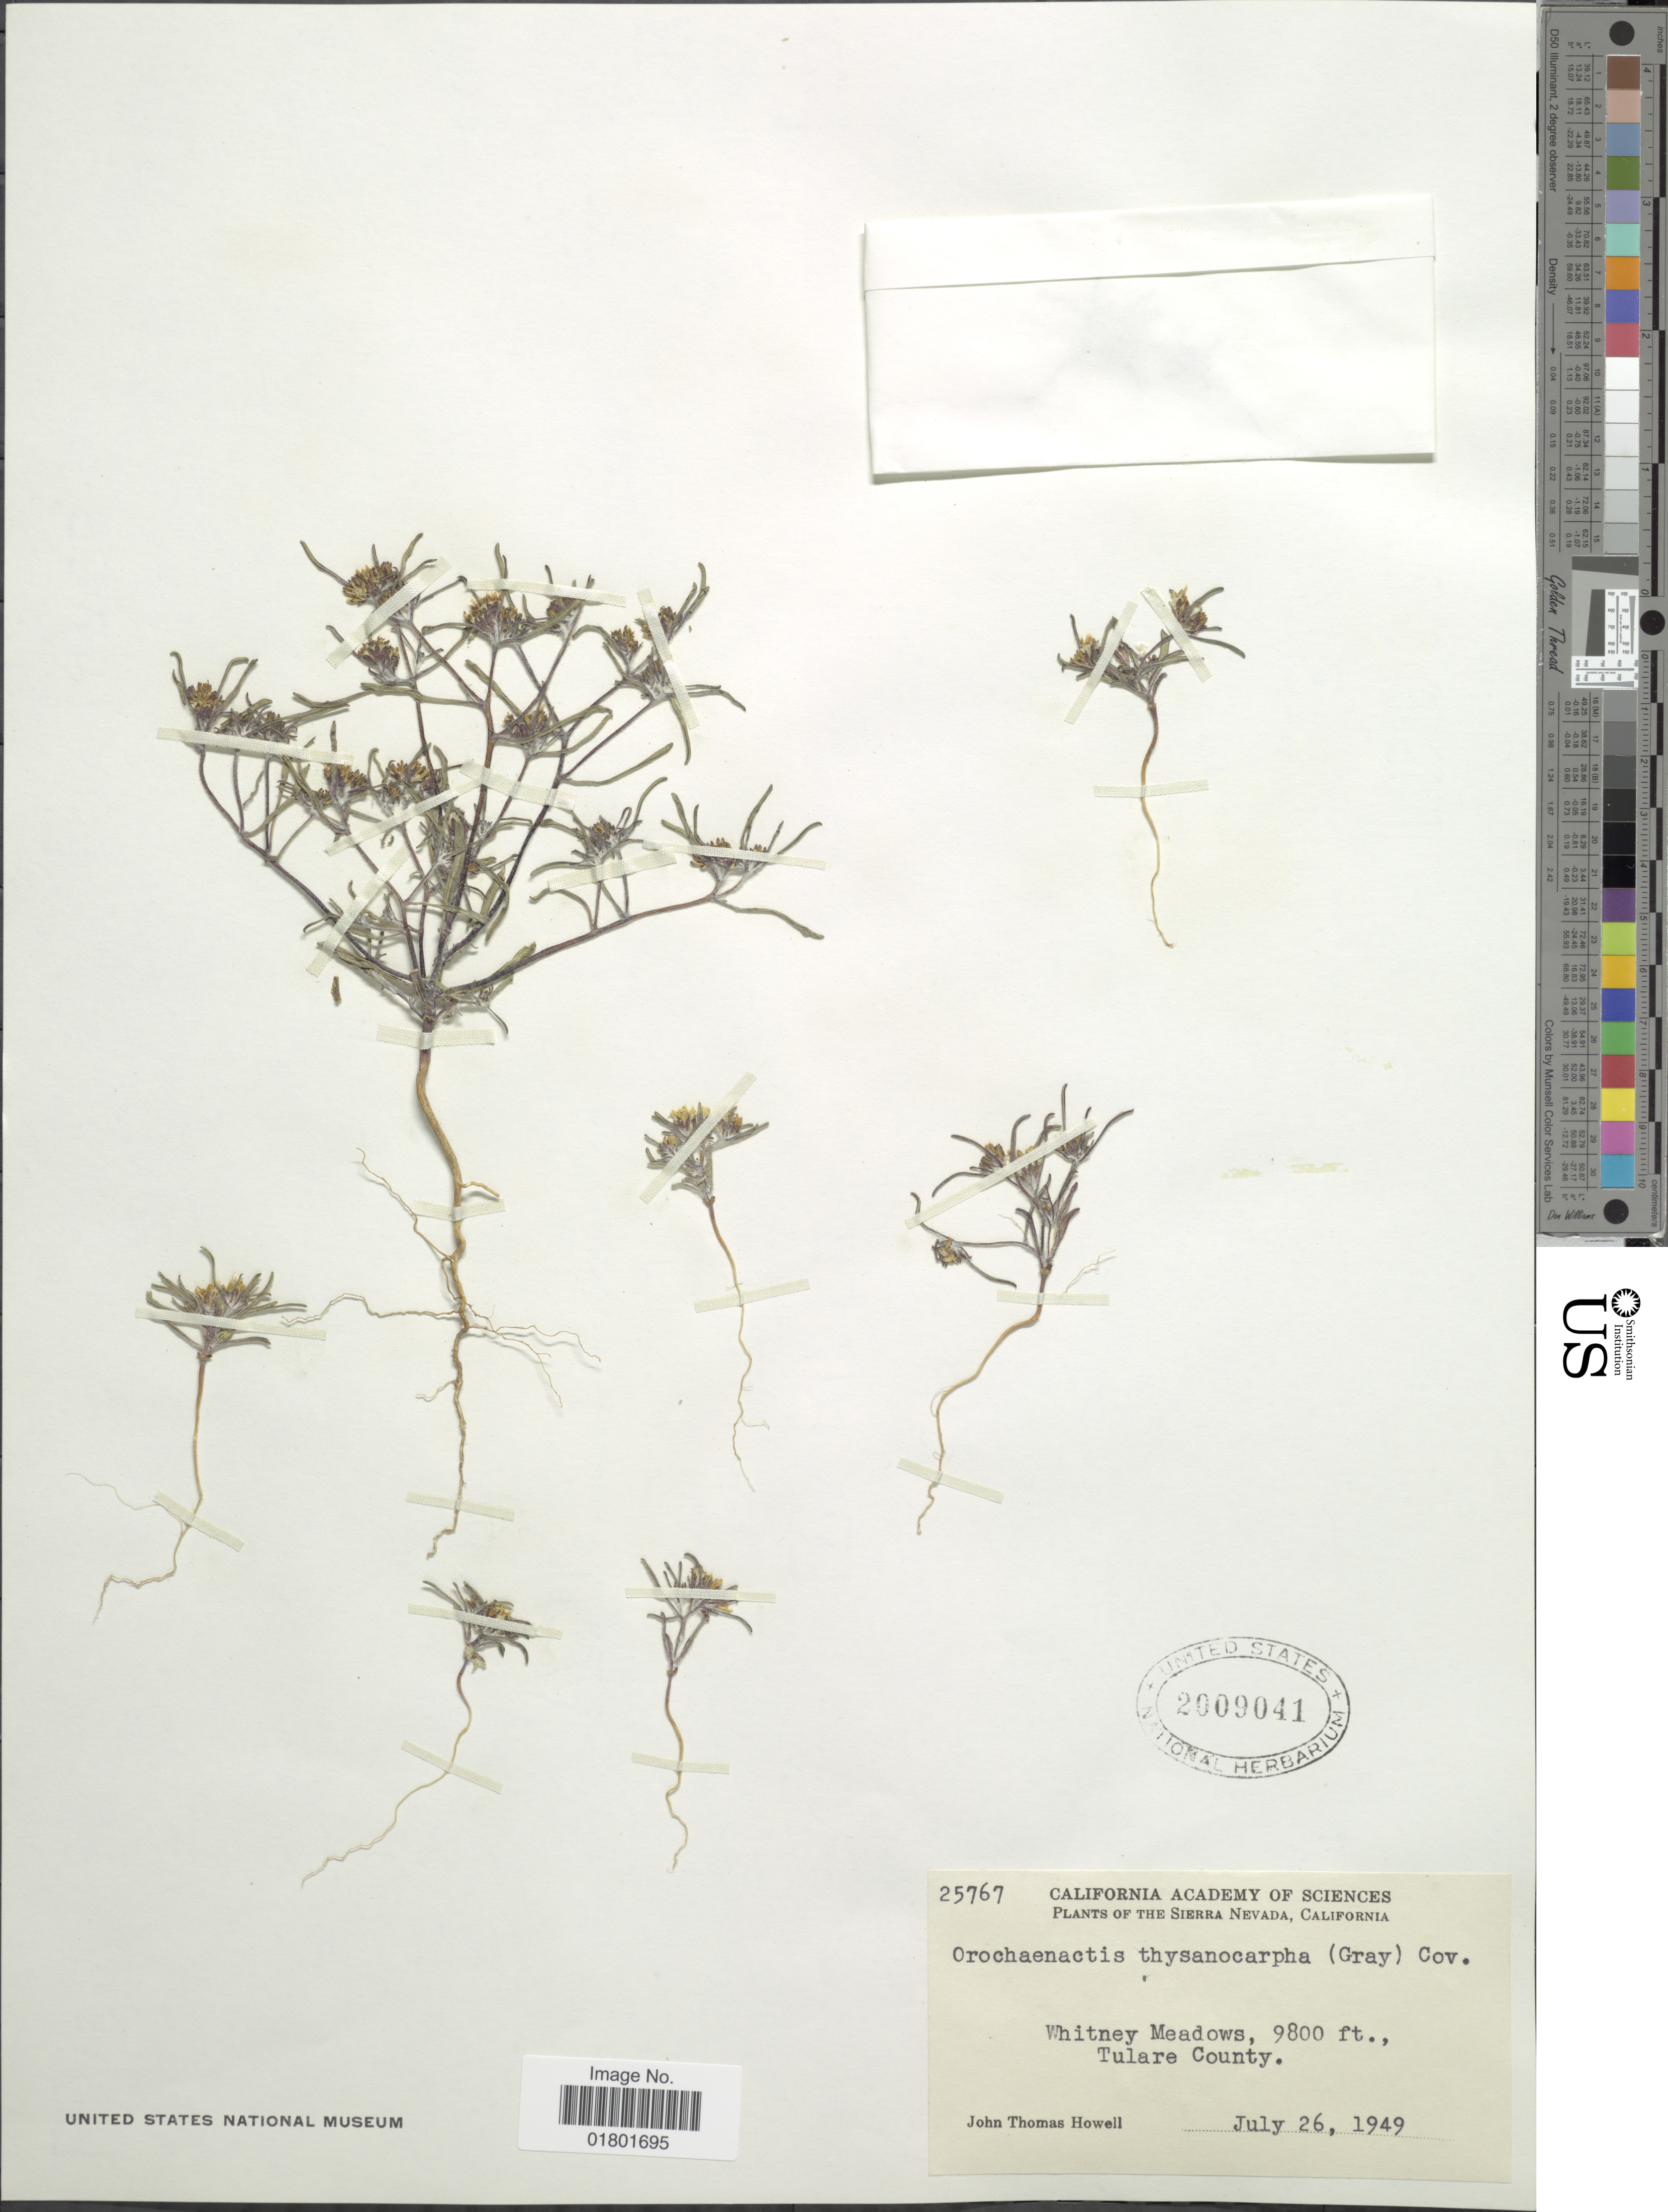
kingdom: Plantae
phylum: Tracheophyta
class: Magnoliopsida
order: Asterales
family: Asteraceae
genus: Orochaenactis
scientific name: Orochaenactis thysanocarpha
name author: (A. Gray) Coville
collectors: J. T. Howell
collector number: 25767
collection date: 1949-07-26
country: United States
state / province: California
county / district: Tulare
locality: The Sierra Nevada, Whitney Meadows, Tulare County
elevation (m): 2987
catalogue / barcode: US 2009041